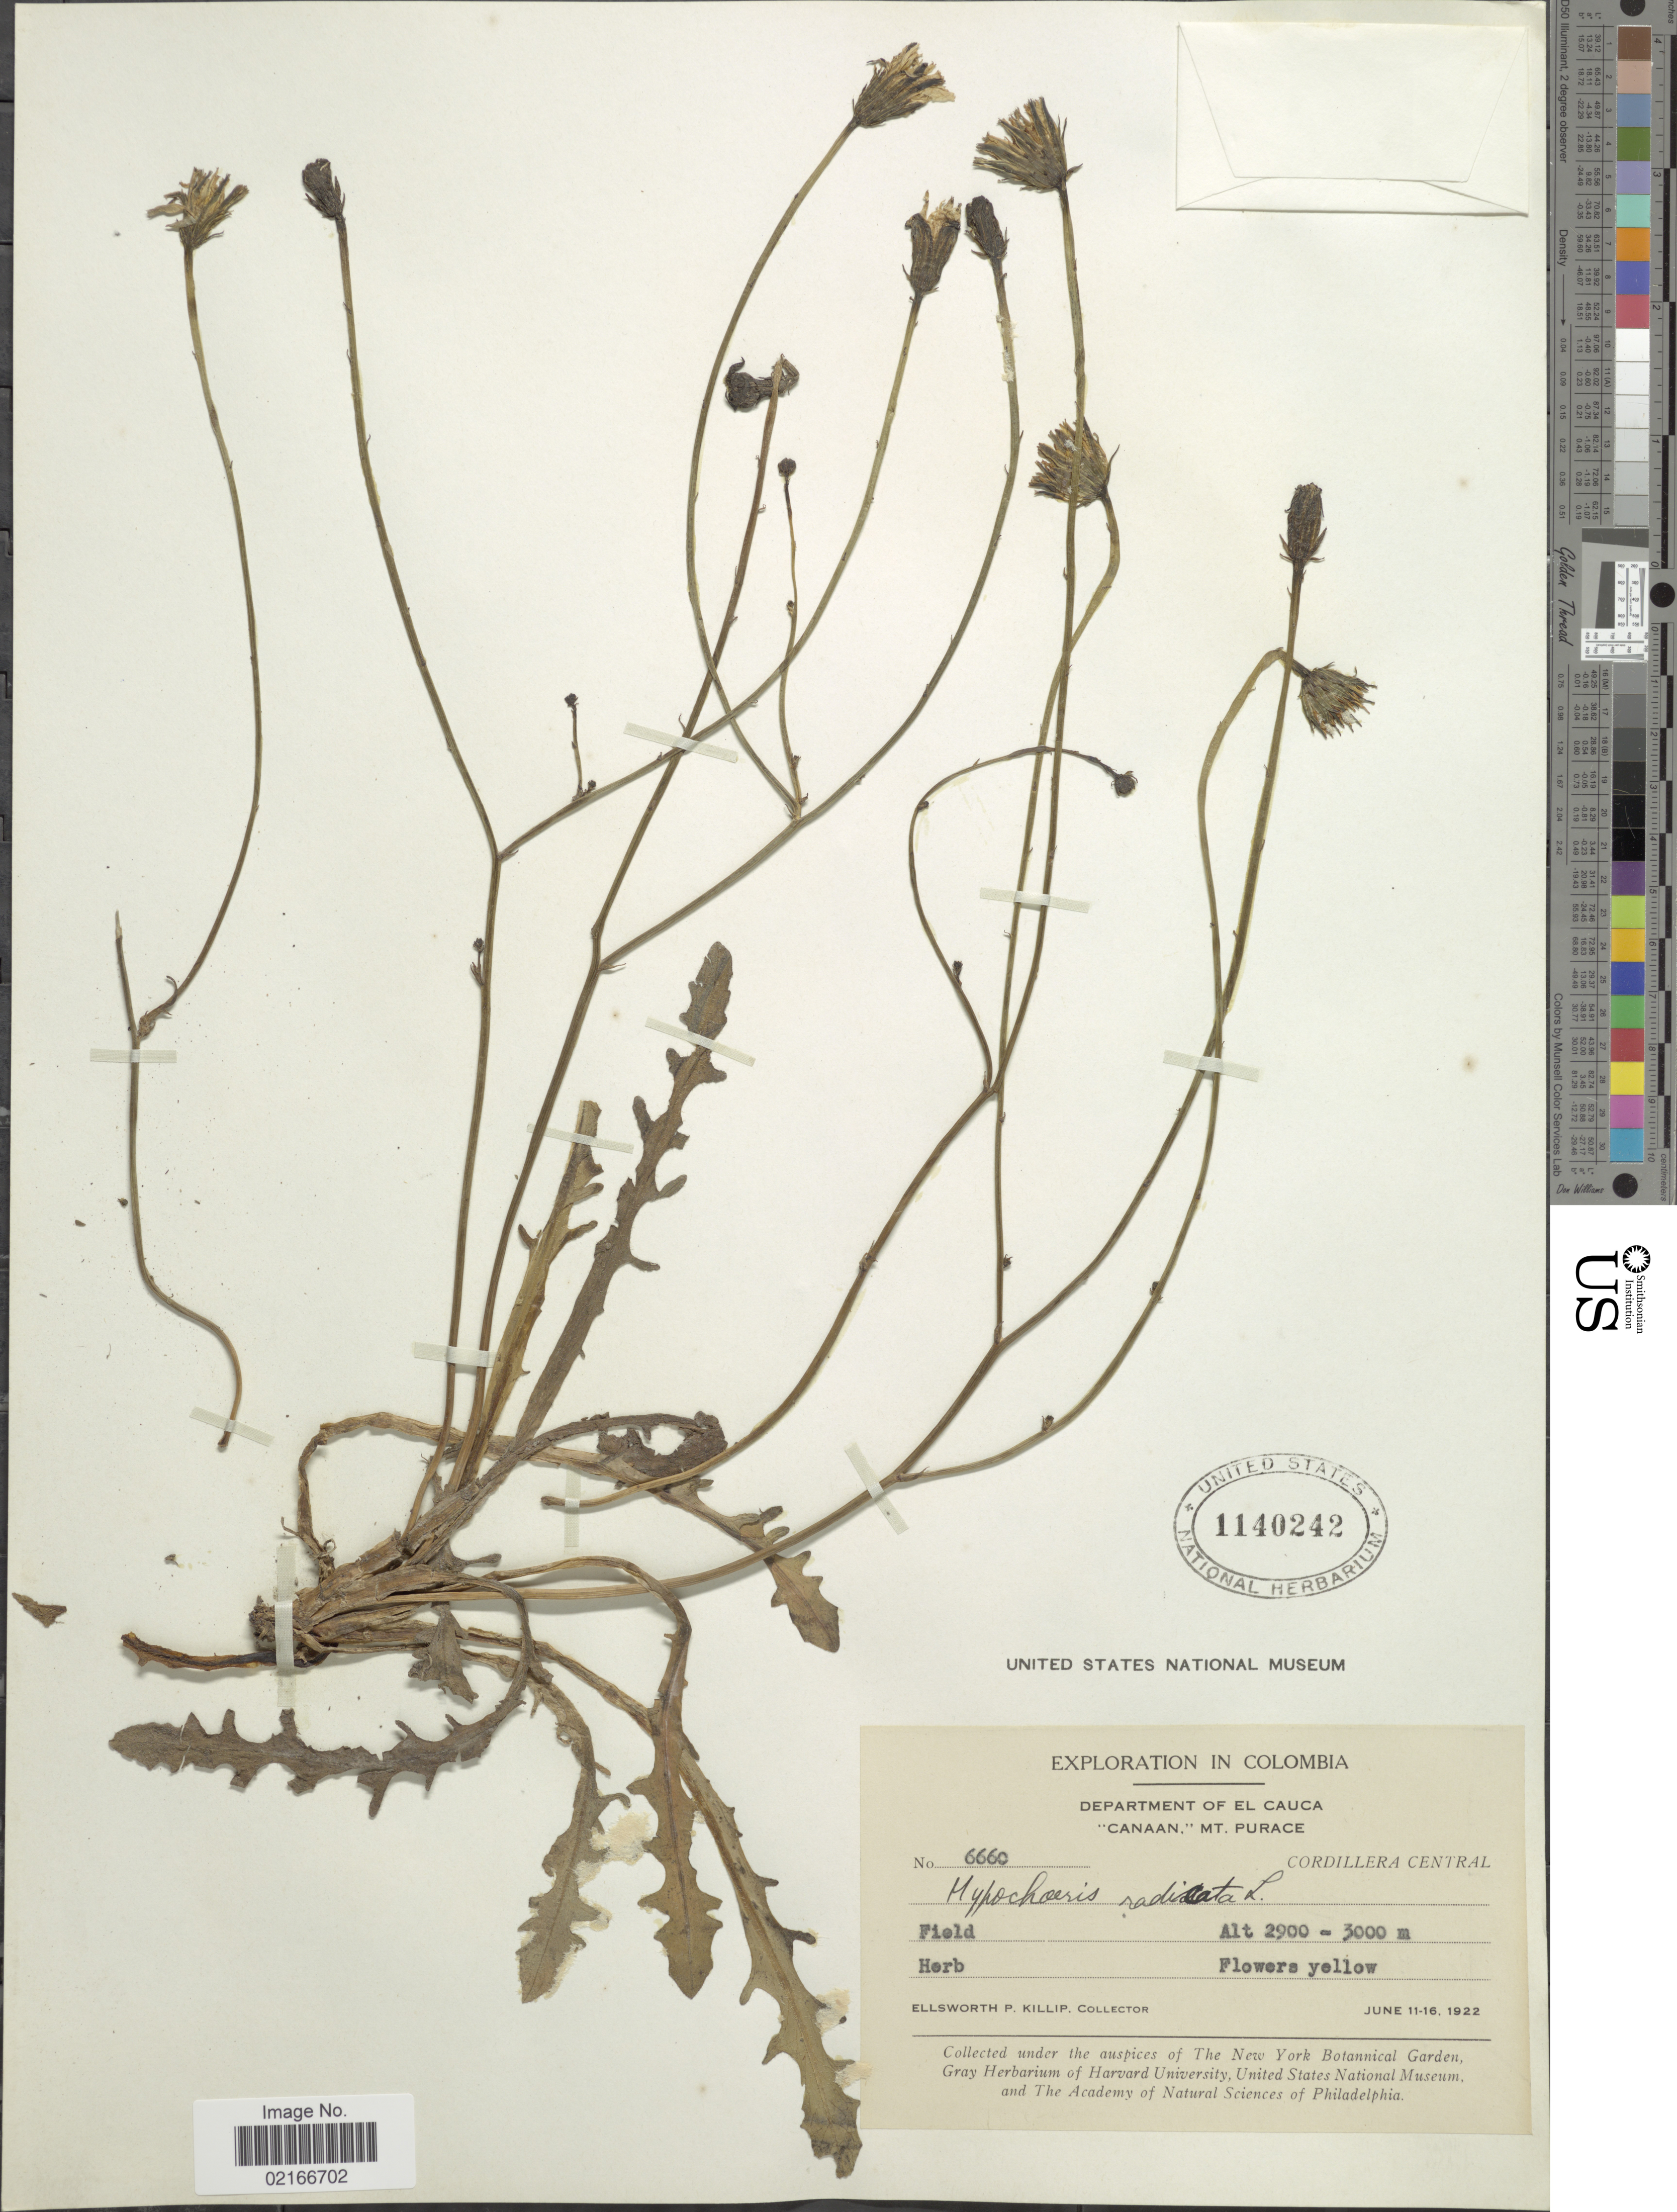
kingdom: Plantae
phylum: Tracheophyta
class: Magnoliopsida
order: Asterales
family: Asteraceae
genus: Hypochaeris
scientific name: Hypochaeris radicata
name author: L.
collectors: E. P. Killip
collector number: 6660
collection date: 1922-06-11/1922-06-16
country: Colombia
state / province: Cauca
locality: Canaan,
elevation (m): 2900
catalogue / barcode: US 1140242